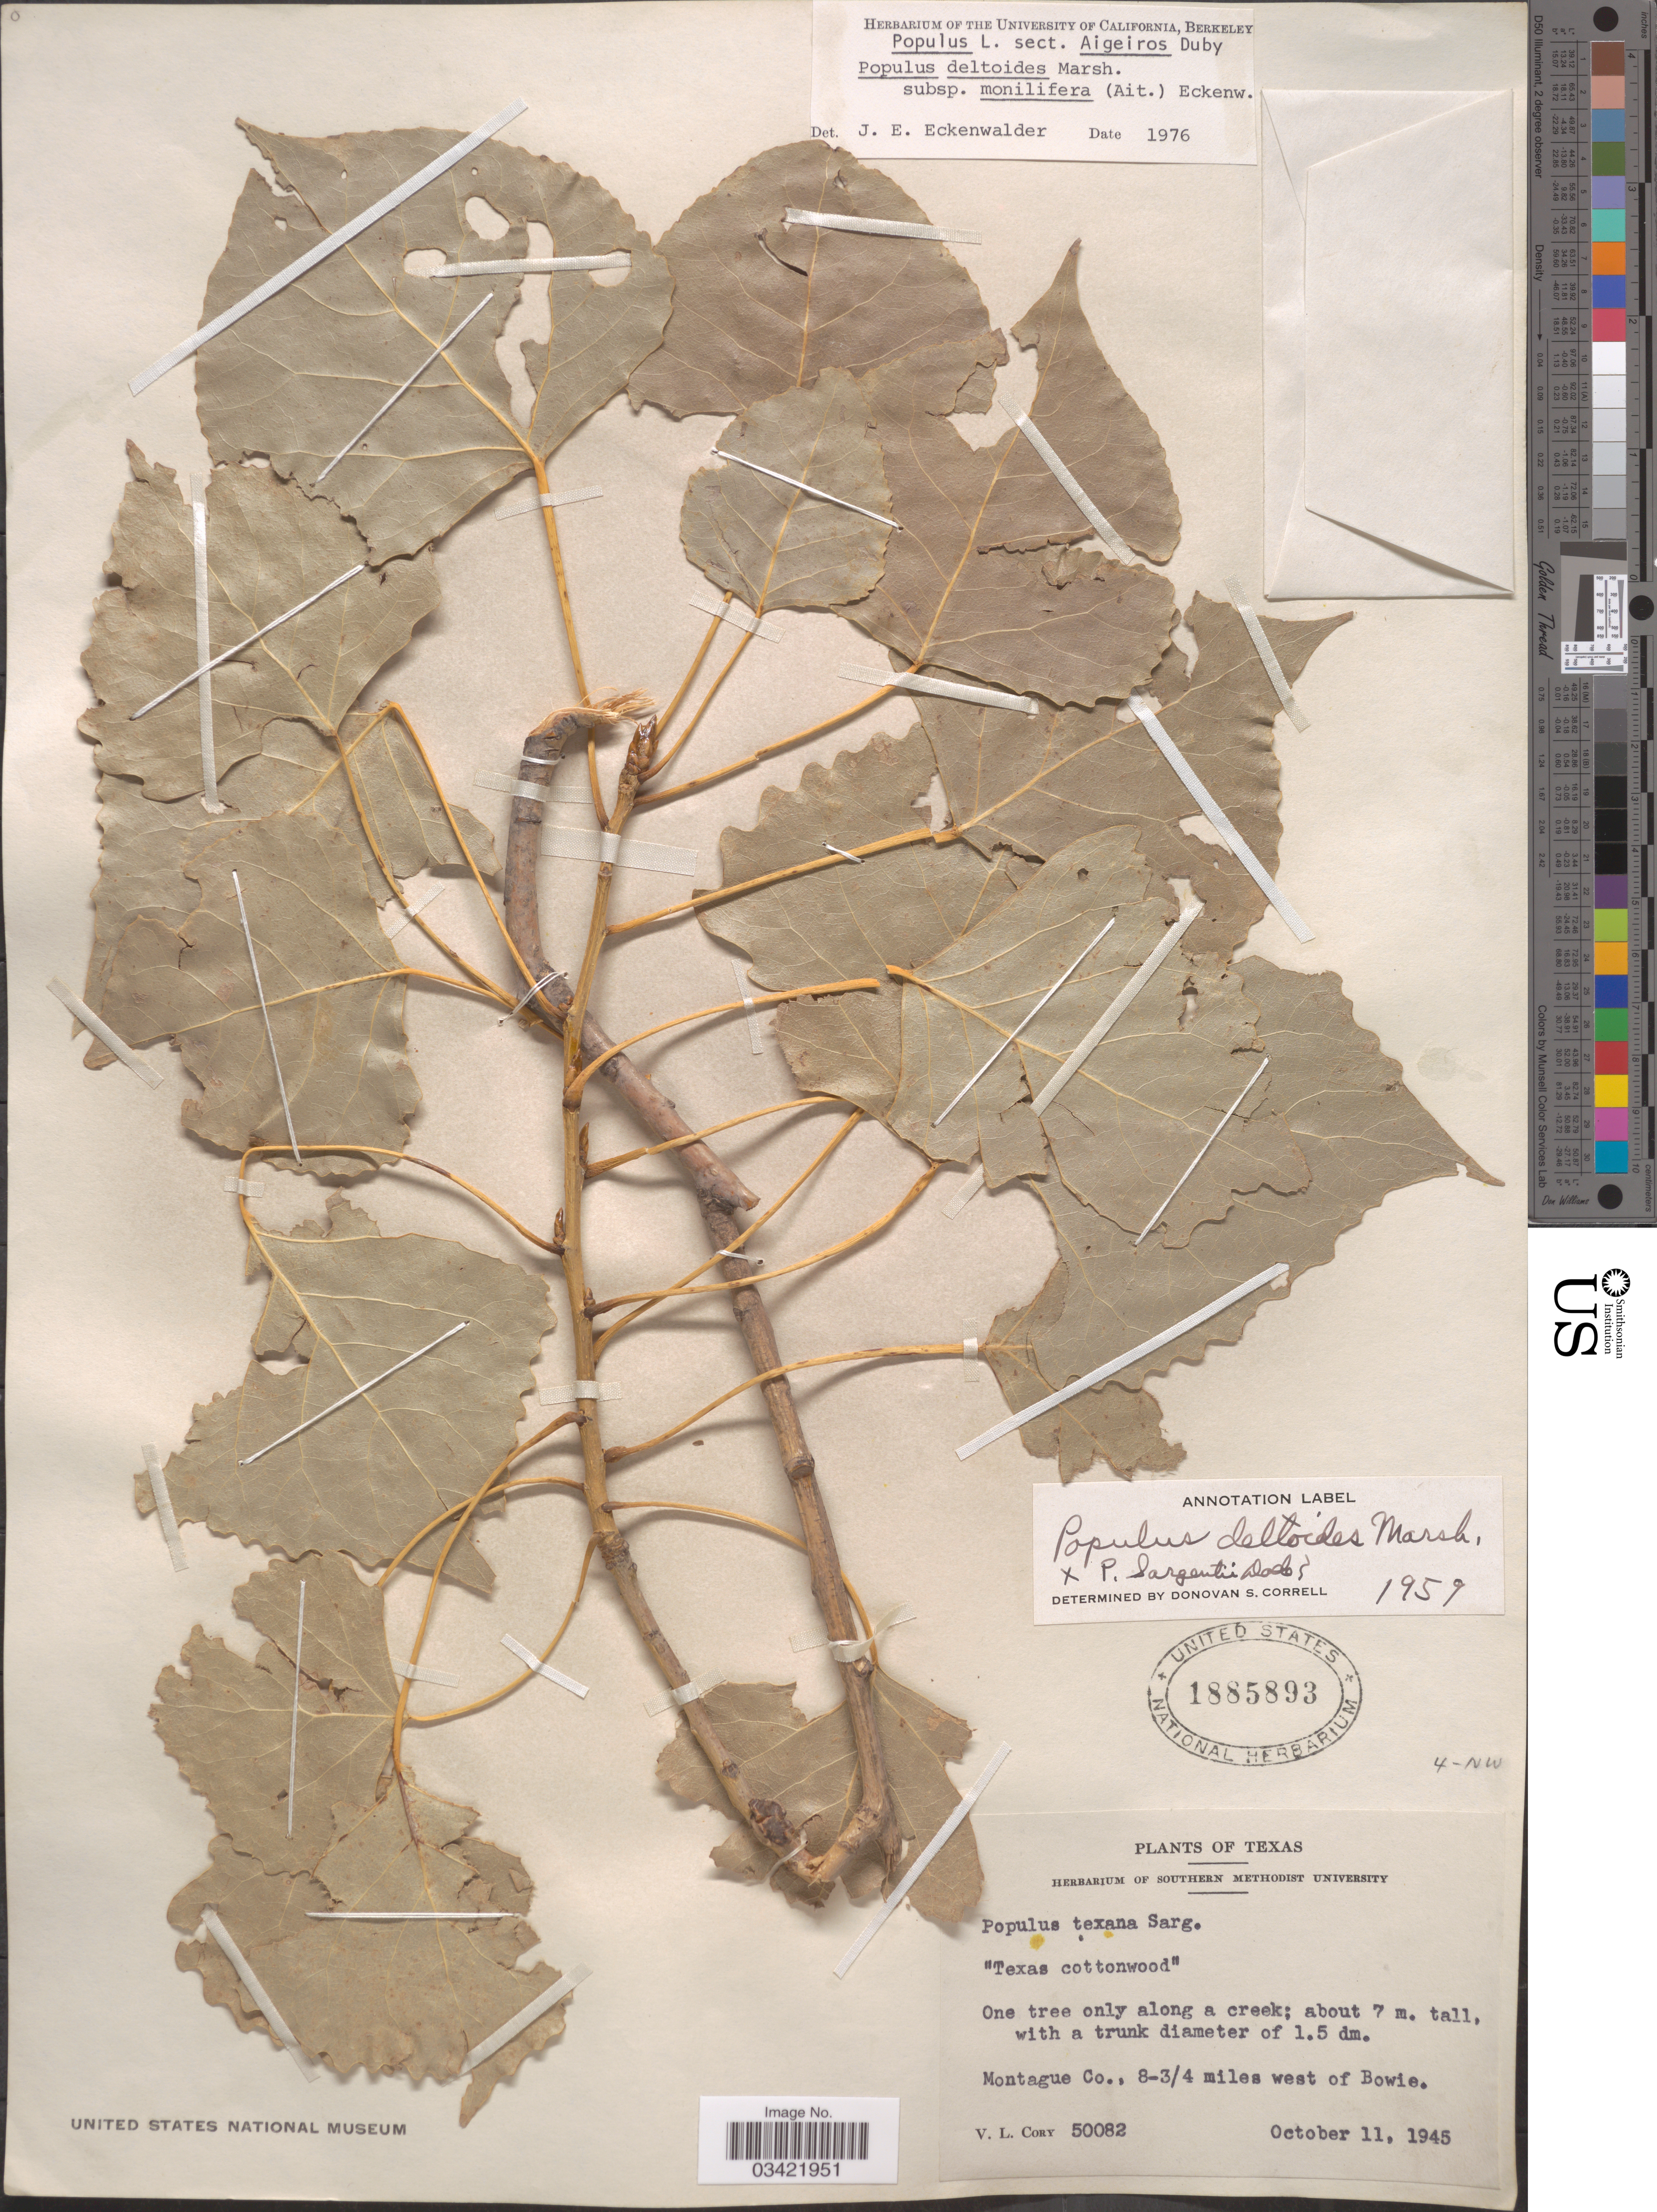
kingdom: Plantae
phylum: Tracheophyta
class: Magnoliopsida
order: Malpighiales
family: Salicaceae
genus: Populus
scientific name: Populus deltoides subsp. monilifera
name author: (Aiton) Eckenw.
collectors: V. Cory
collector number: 50082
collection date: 1945-10-11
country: United States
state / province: Texas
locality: Montague Co., 8-3/4 miles west of Bowie.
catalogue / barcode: US 1885893